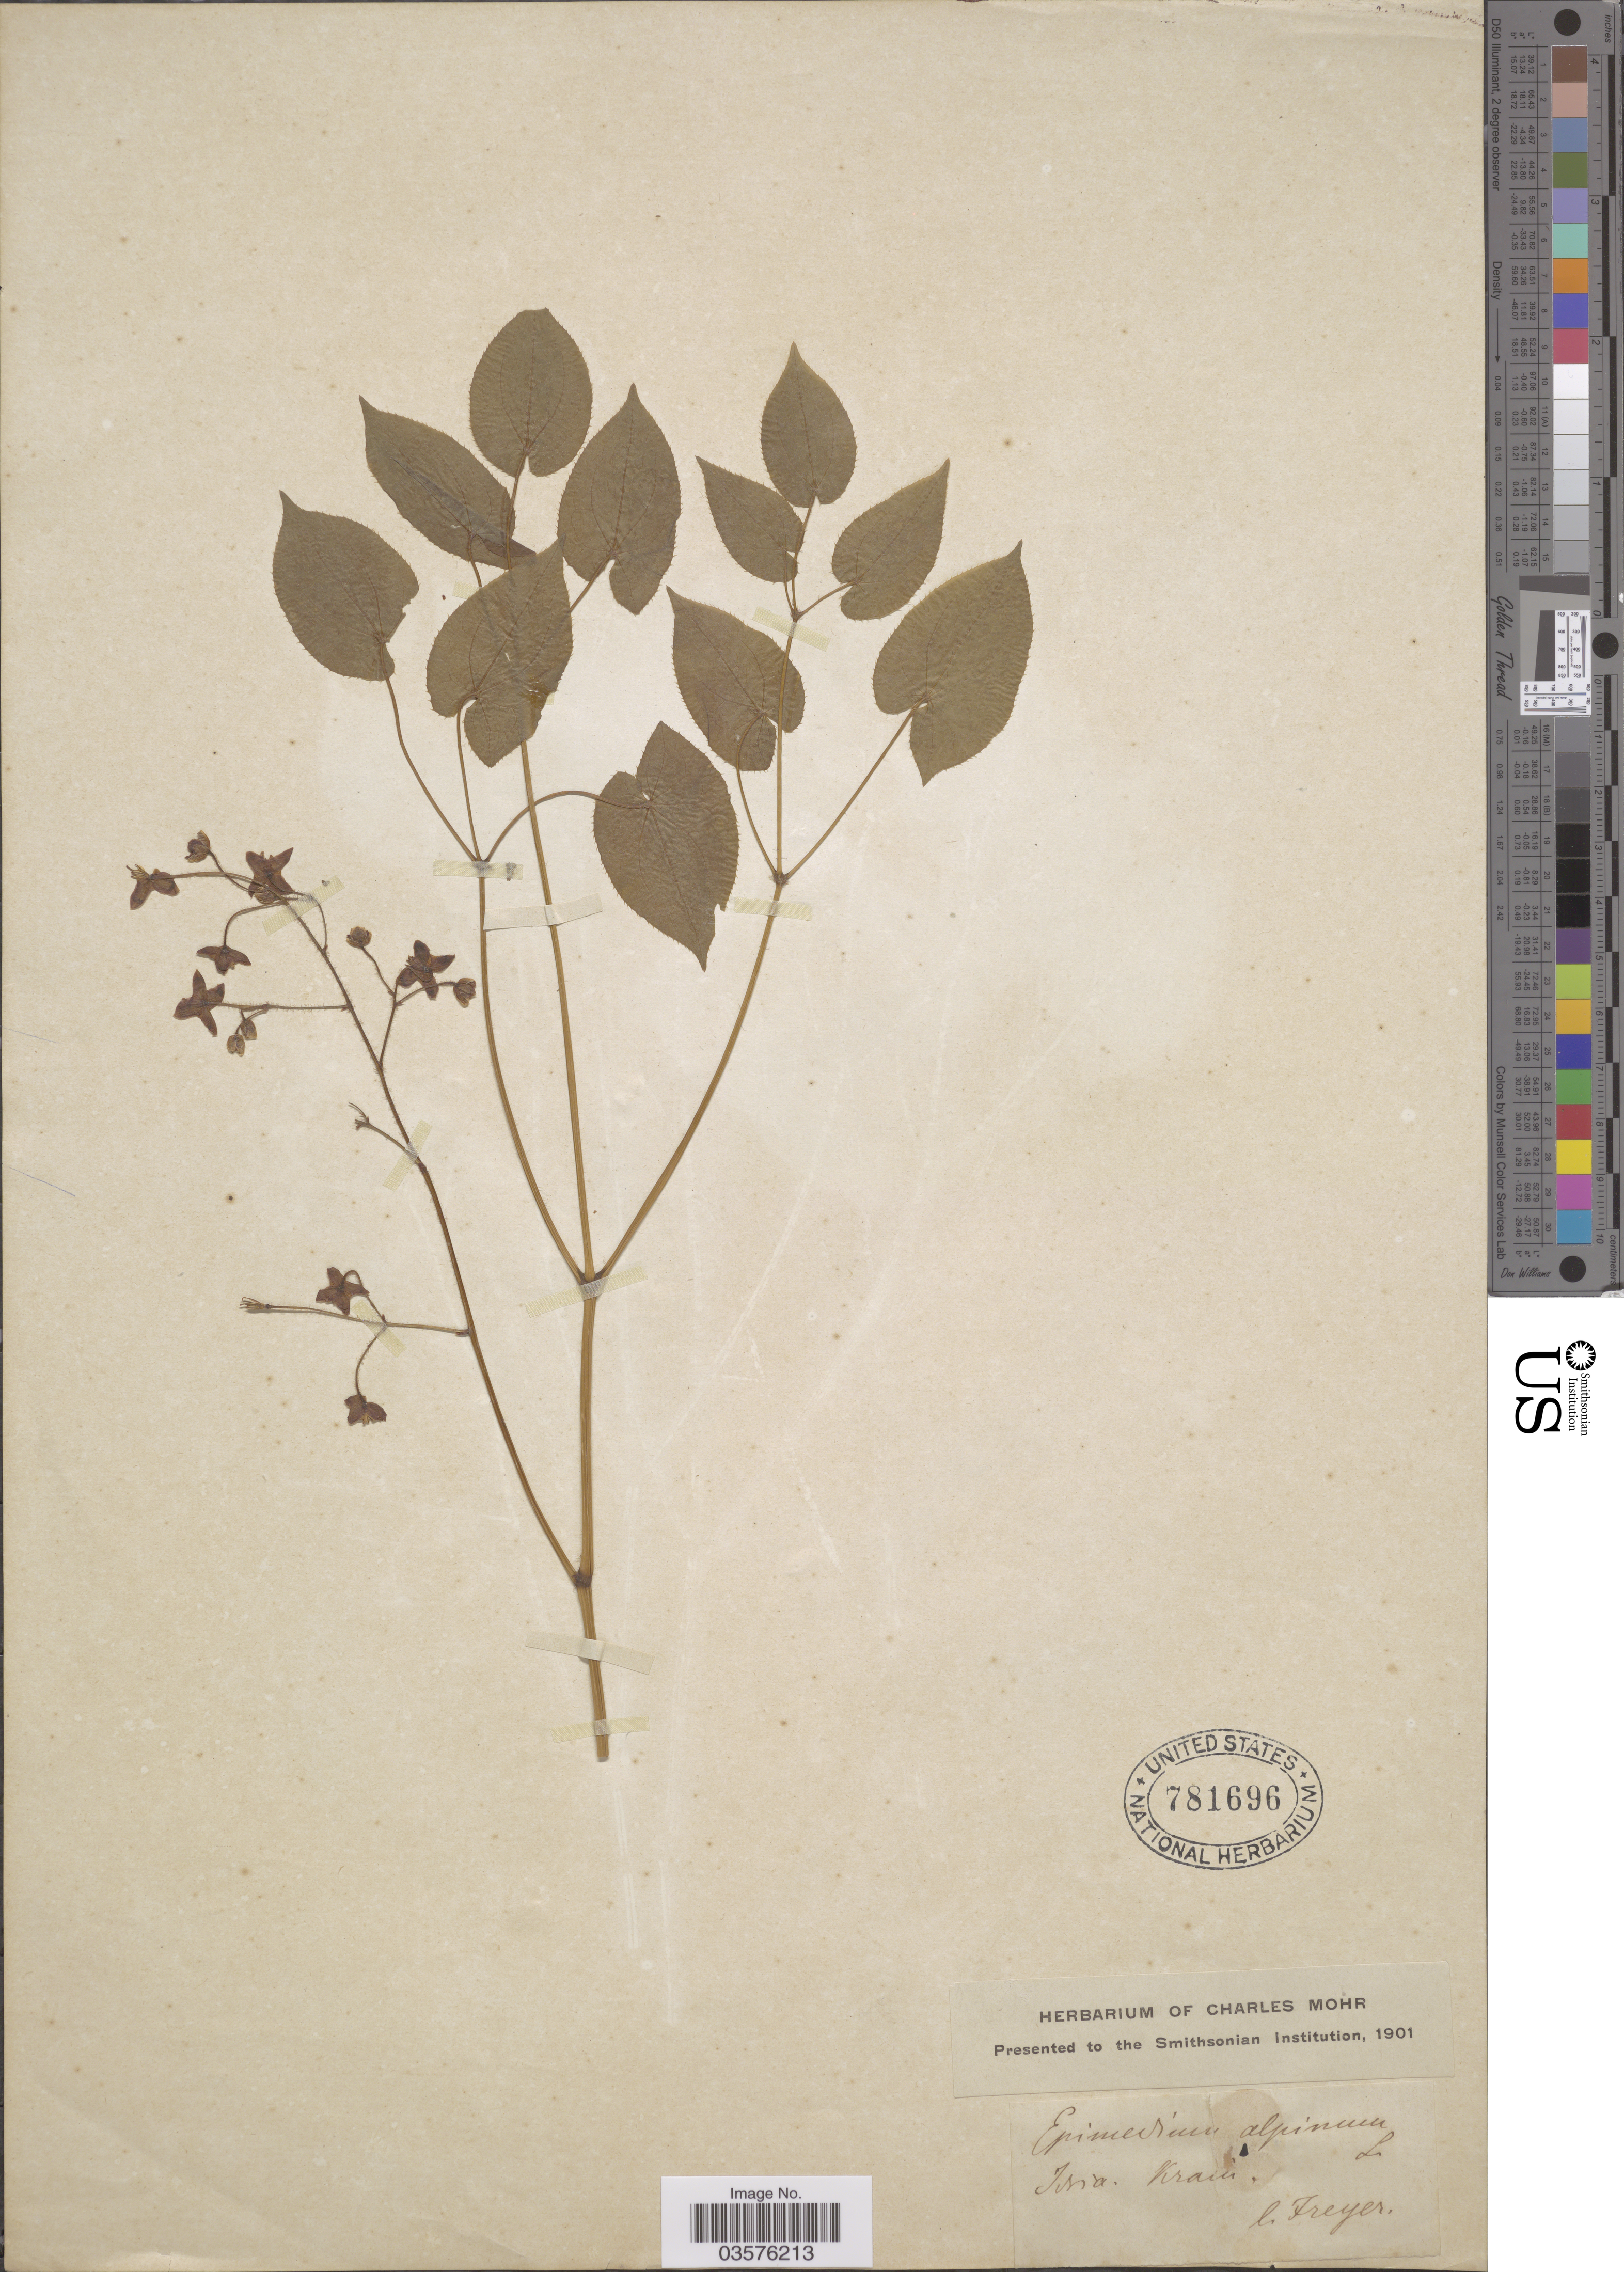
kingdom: Plantae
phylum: Tracheophyta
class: Magnoliopsida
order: Ranunculales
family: Berberidaceae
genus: Epimedium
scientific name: Epimedium alpinum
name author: L.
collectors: -. Freyer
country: Slovenia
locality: Idria [interpreted], Krain.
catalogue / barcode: US 781696